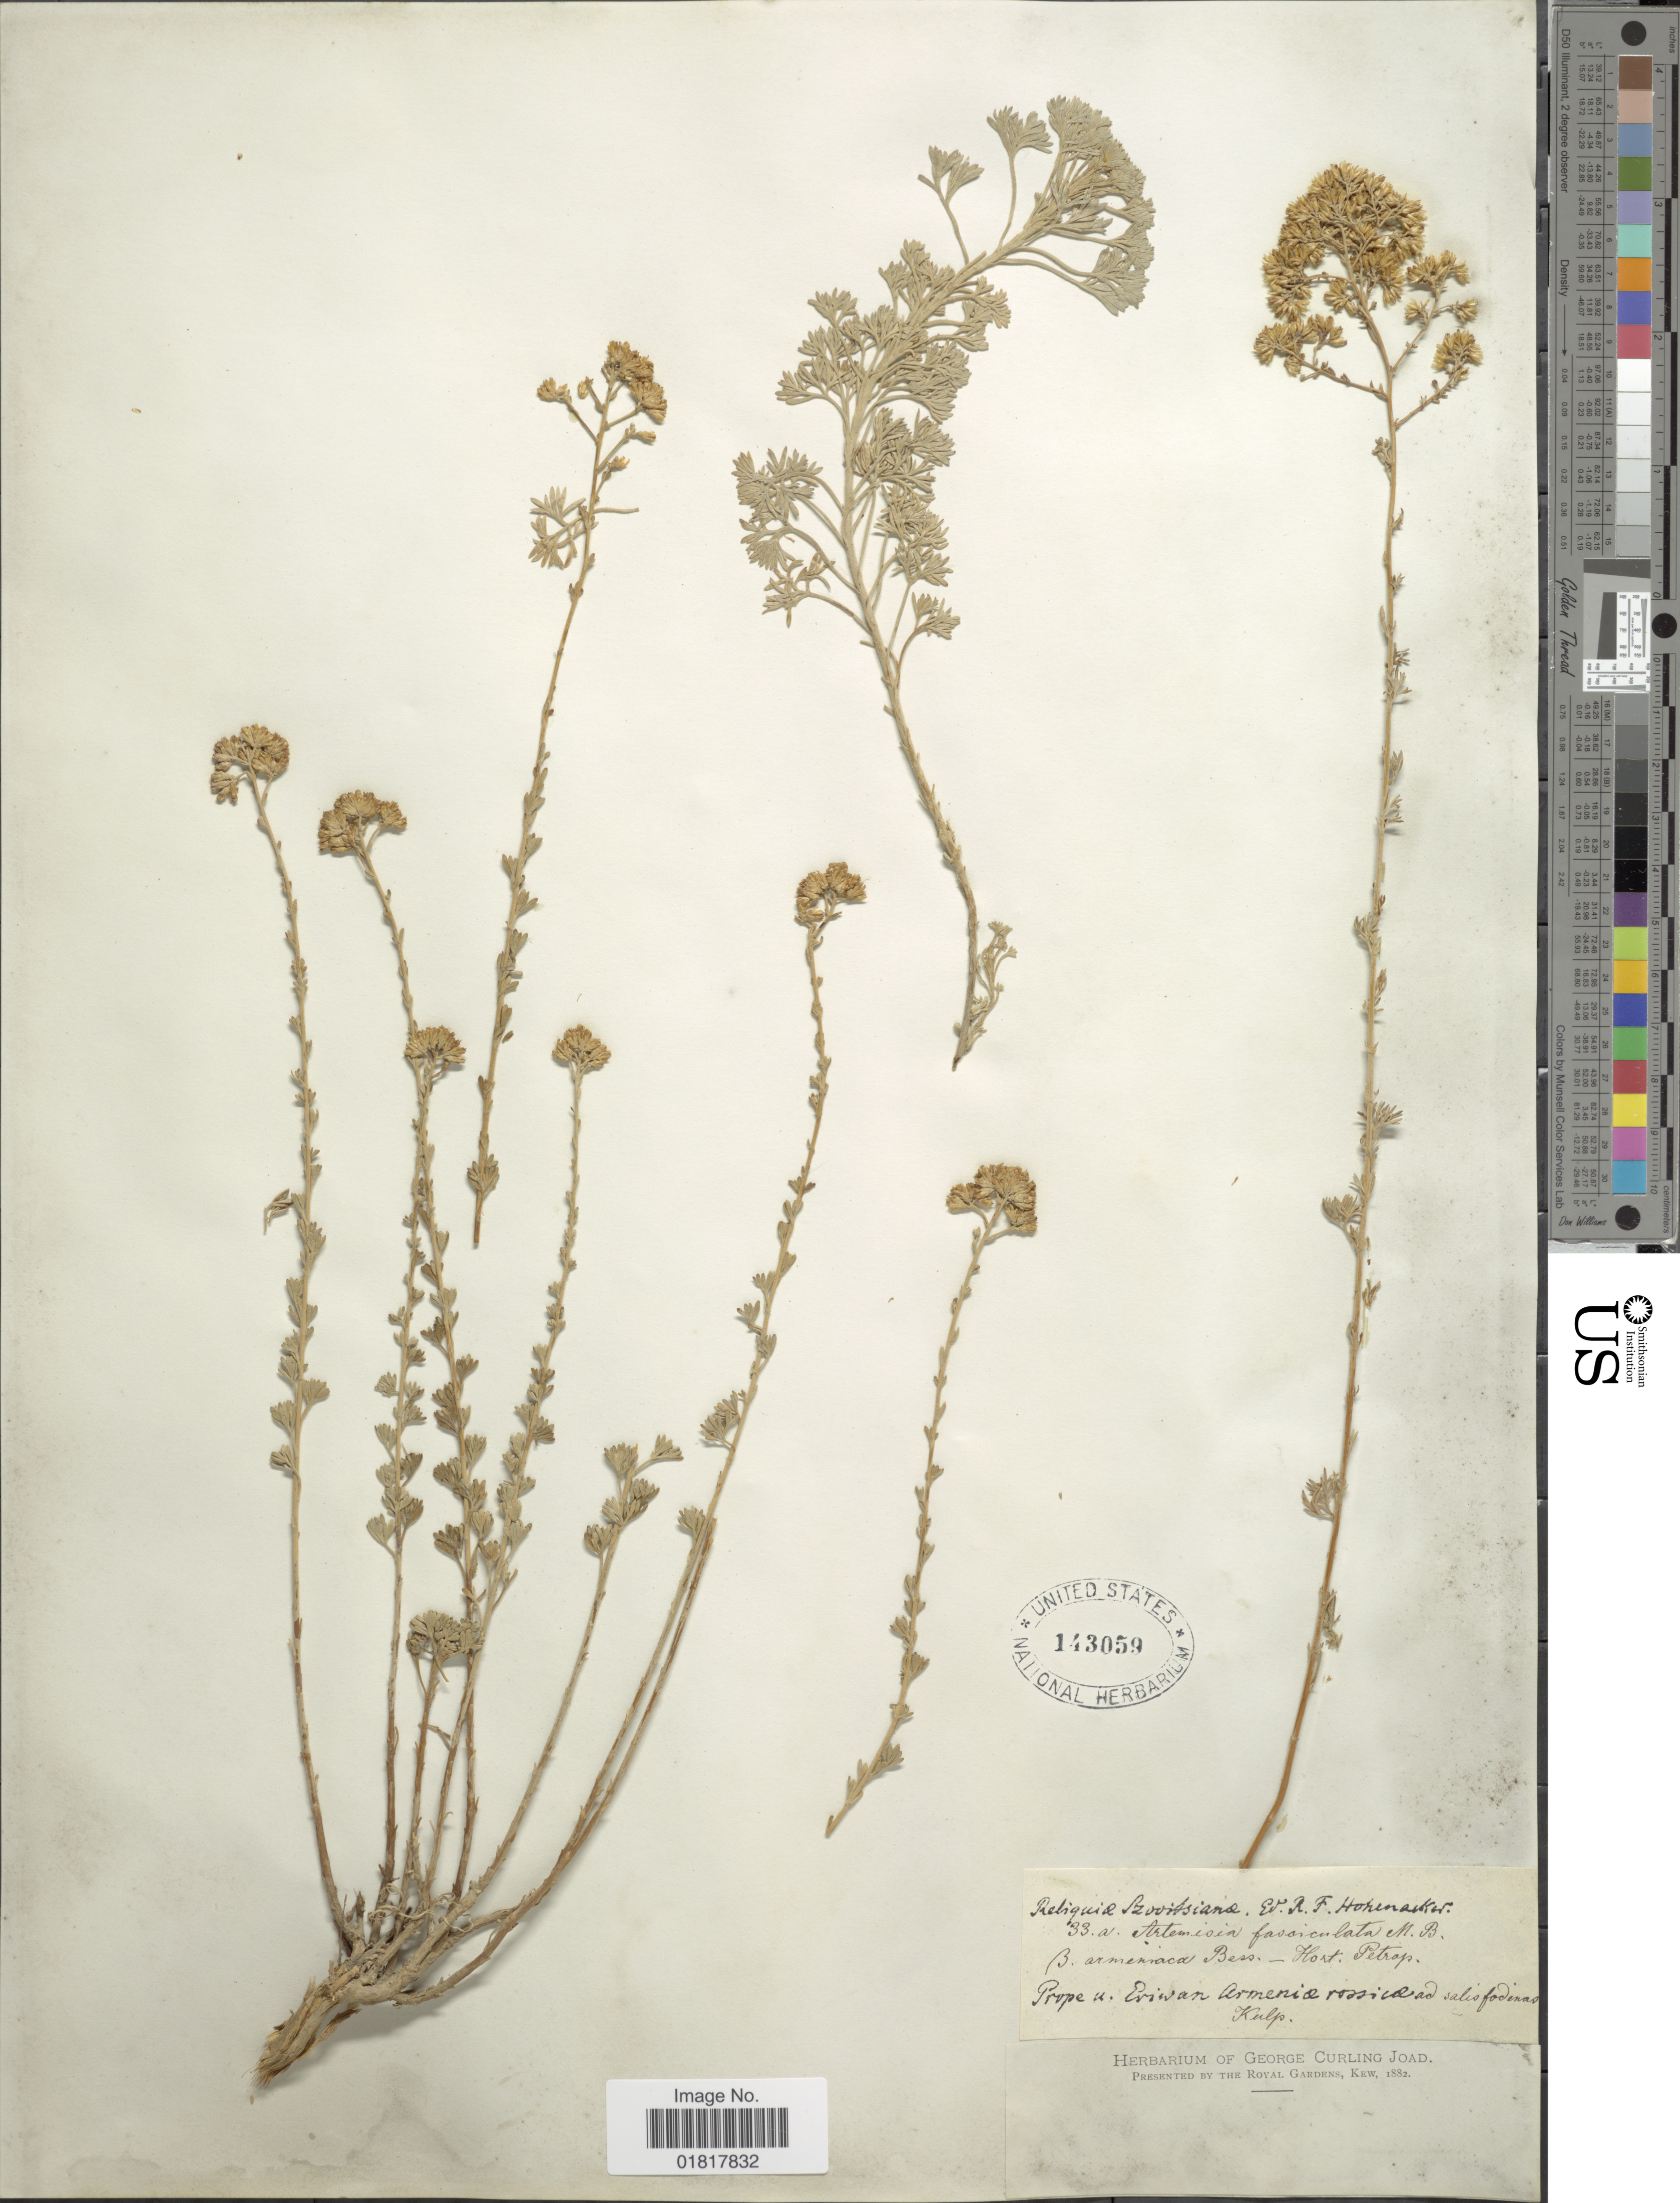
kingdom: Plantae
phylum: Tracheophyta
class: Magnoliopsida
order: Asterales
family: Asteraceae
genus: Artemisia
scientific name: Artemisia fasciculata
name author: M. Bieb.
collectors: R. F. Hohenacker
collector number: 33a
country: Armenia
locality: Hort Petrap, prope u . Eriwan Armenia rossid ad salis fodinas [interpreted]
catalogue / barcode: US 143059